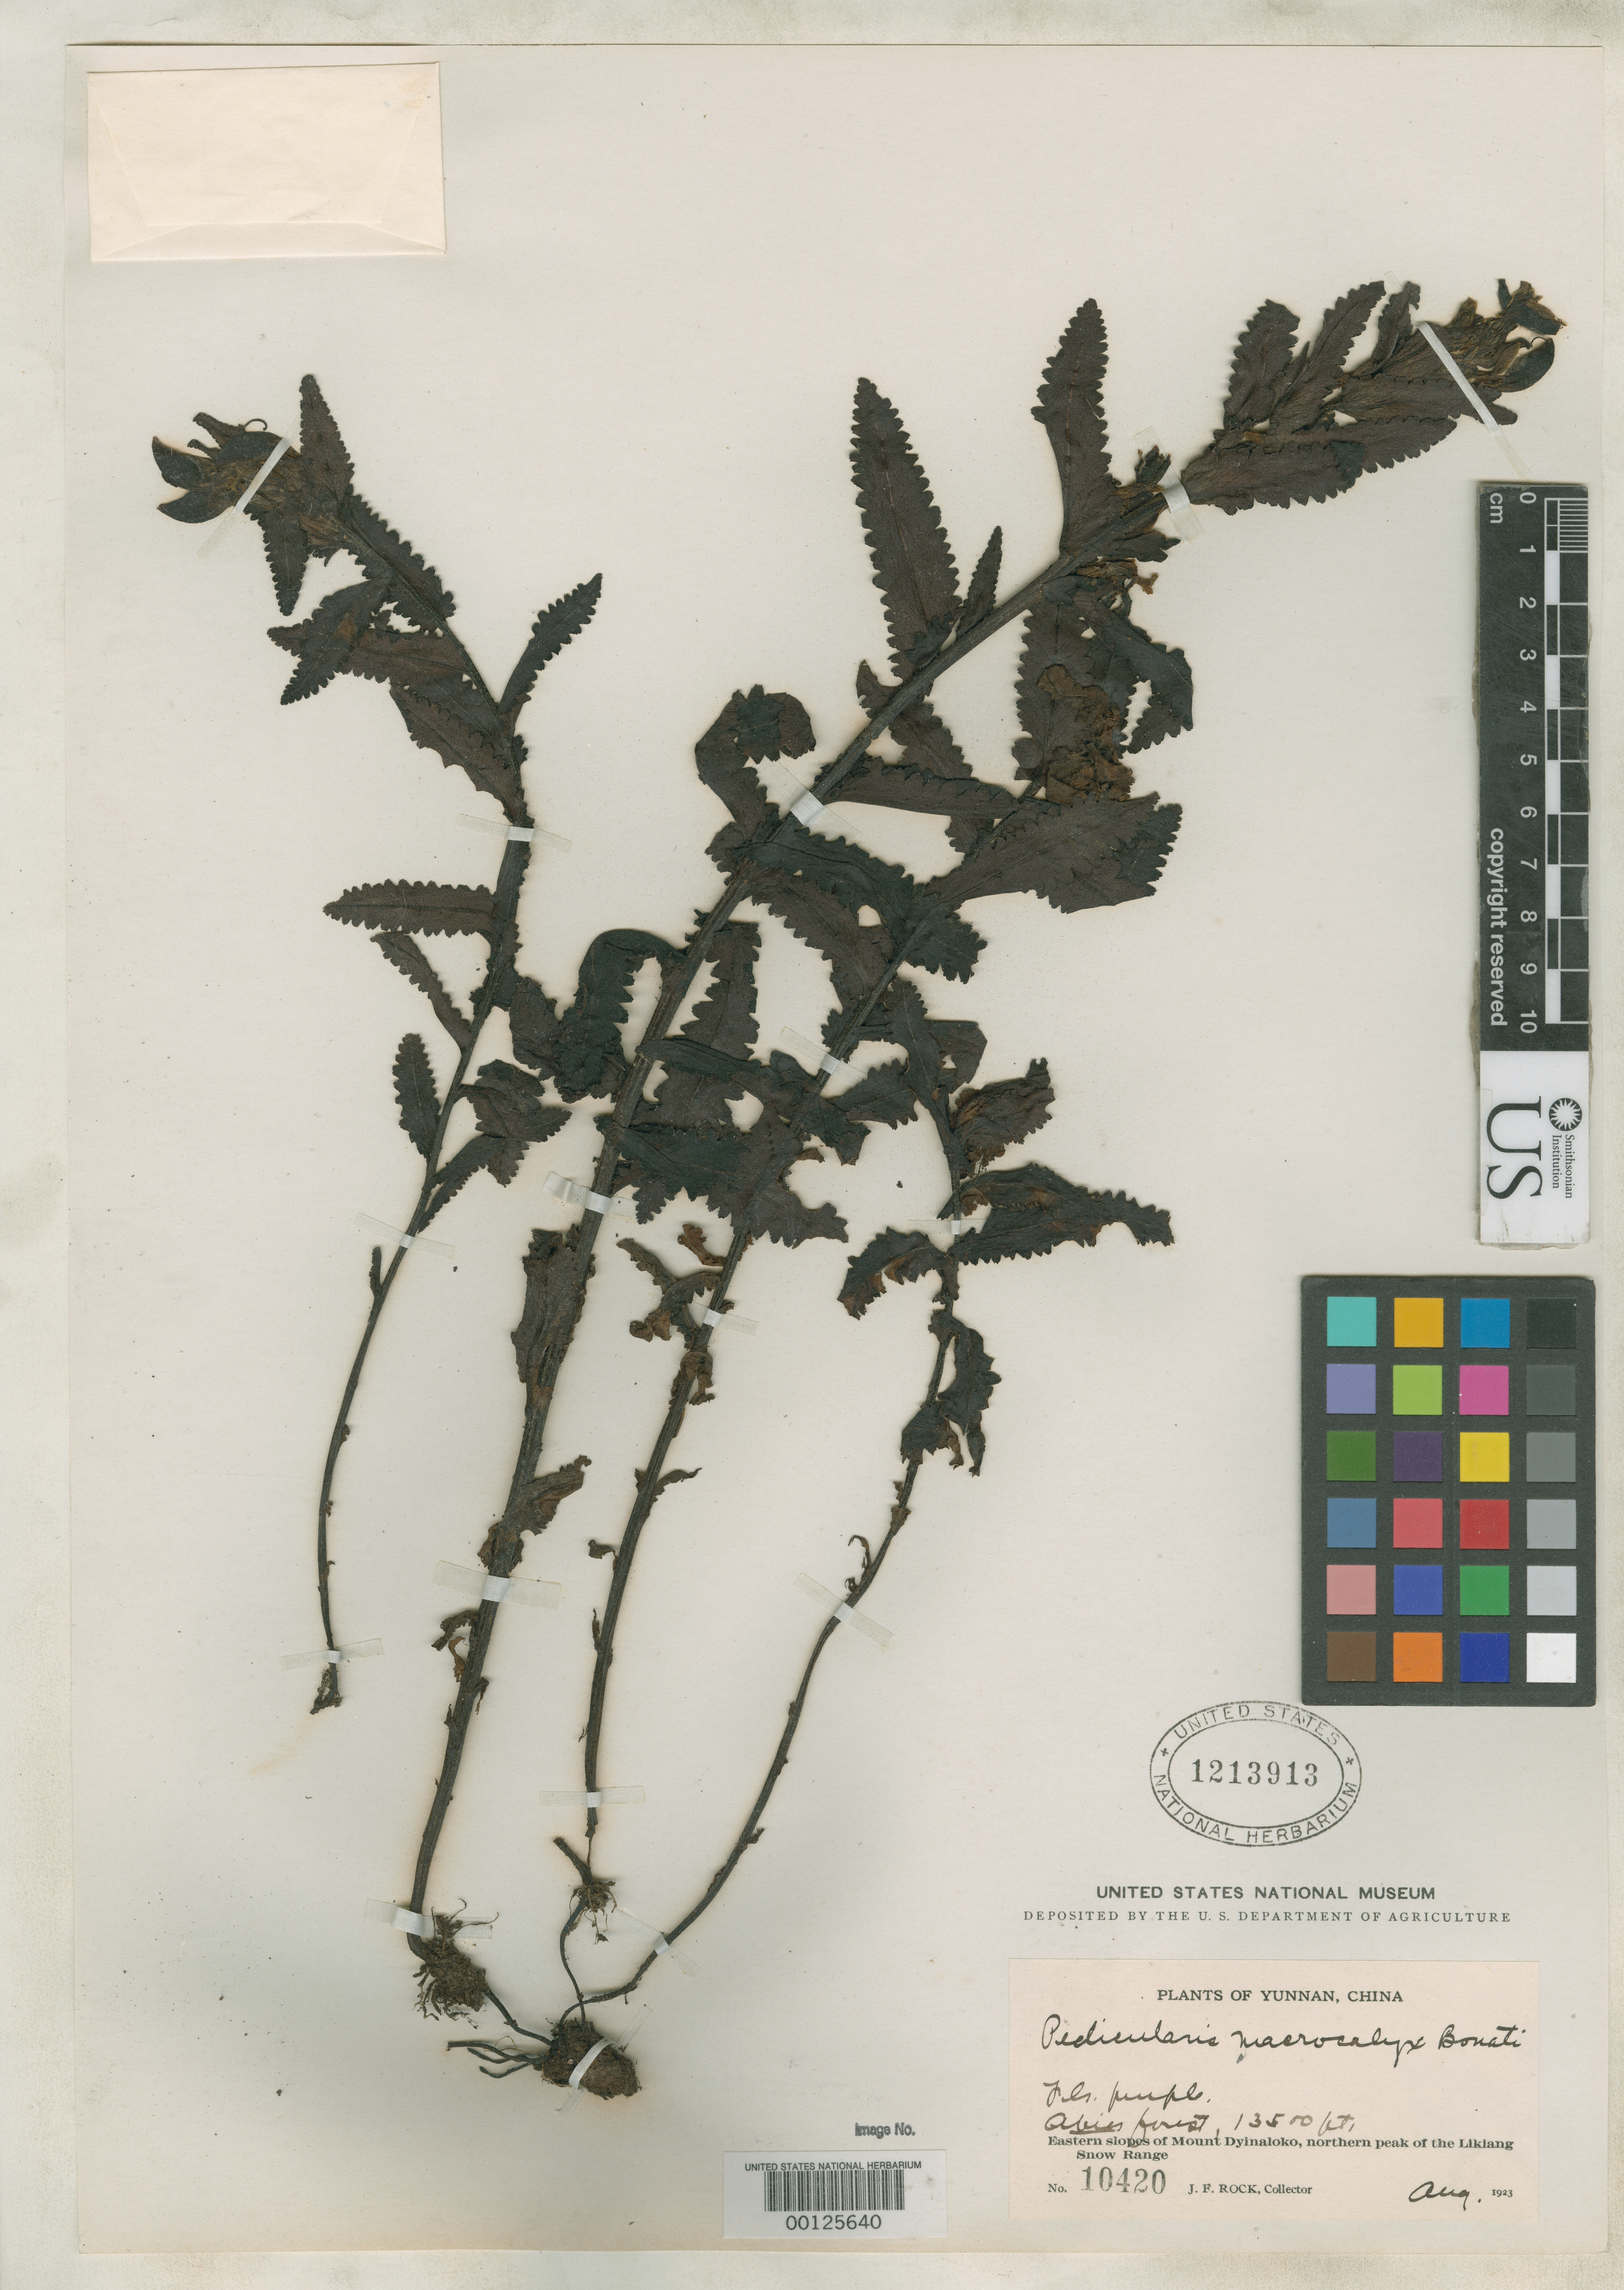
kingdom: Plantae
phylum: Tracheophyta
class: Magnoliopsida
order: Lamiales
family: Orobanchaceae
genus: Pedicularis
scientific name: Pedicularis macrocalyx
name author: Bonati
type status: Isotype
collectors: J. F. Rock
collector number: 10420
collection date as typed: Aug 1923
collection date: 1923-08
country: China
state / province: Yunnan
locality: Mount Dyinaloko.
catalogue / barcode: US 1213913